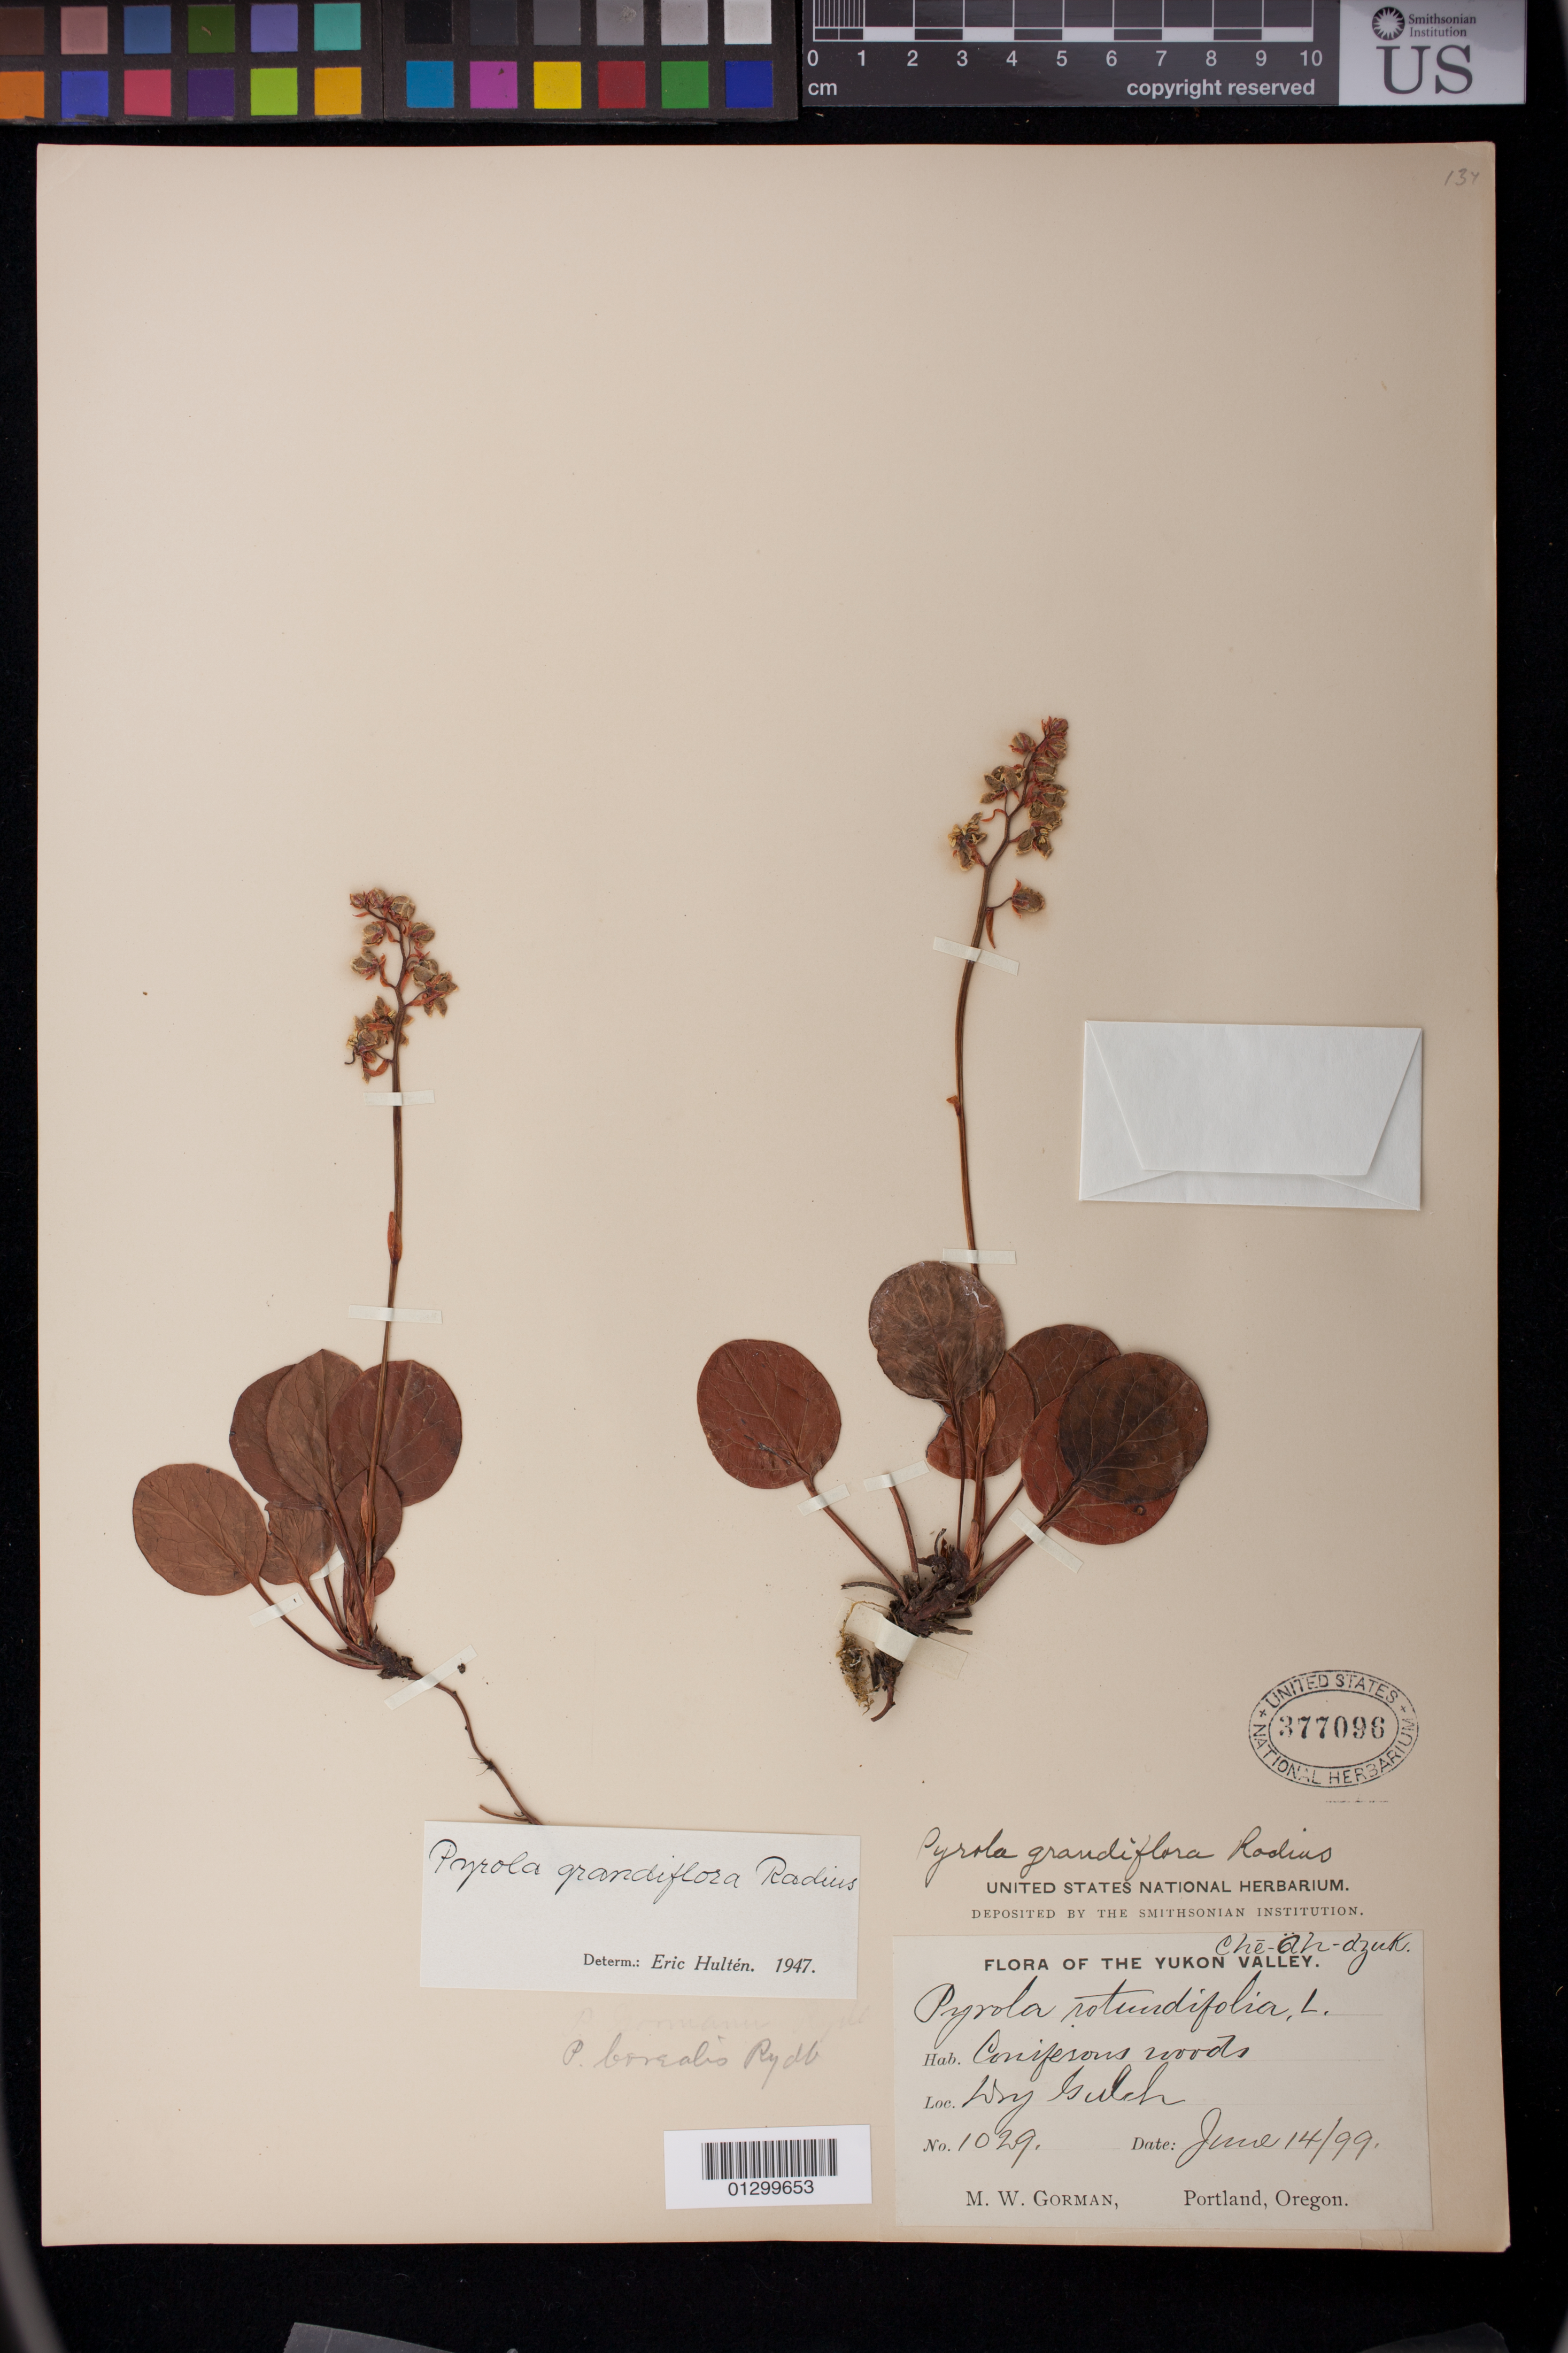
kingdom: Plantae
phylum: Tracheophyta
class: Magnoliopsida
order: Ericales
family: Ericaceae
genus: Pyrola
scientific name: Pyrola grandiflora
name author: Radius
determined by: Hultén, [O.] Eric G.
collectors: M. W. Gorman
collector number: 1029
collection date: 1899-06-14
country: Canada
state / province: British Columbia / Yukon Territory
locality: Dry Gulch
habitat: Coniferous woods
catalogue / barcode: US 377096